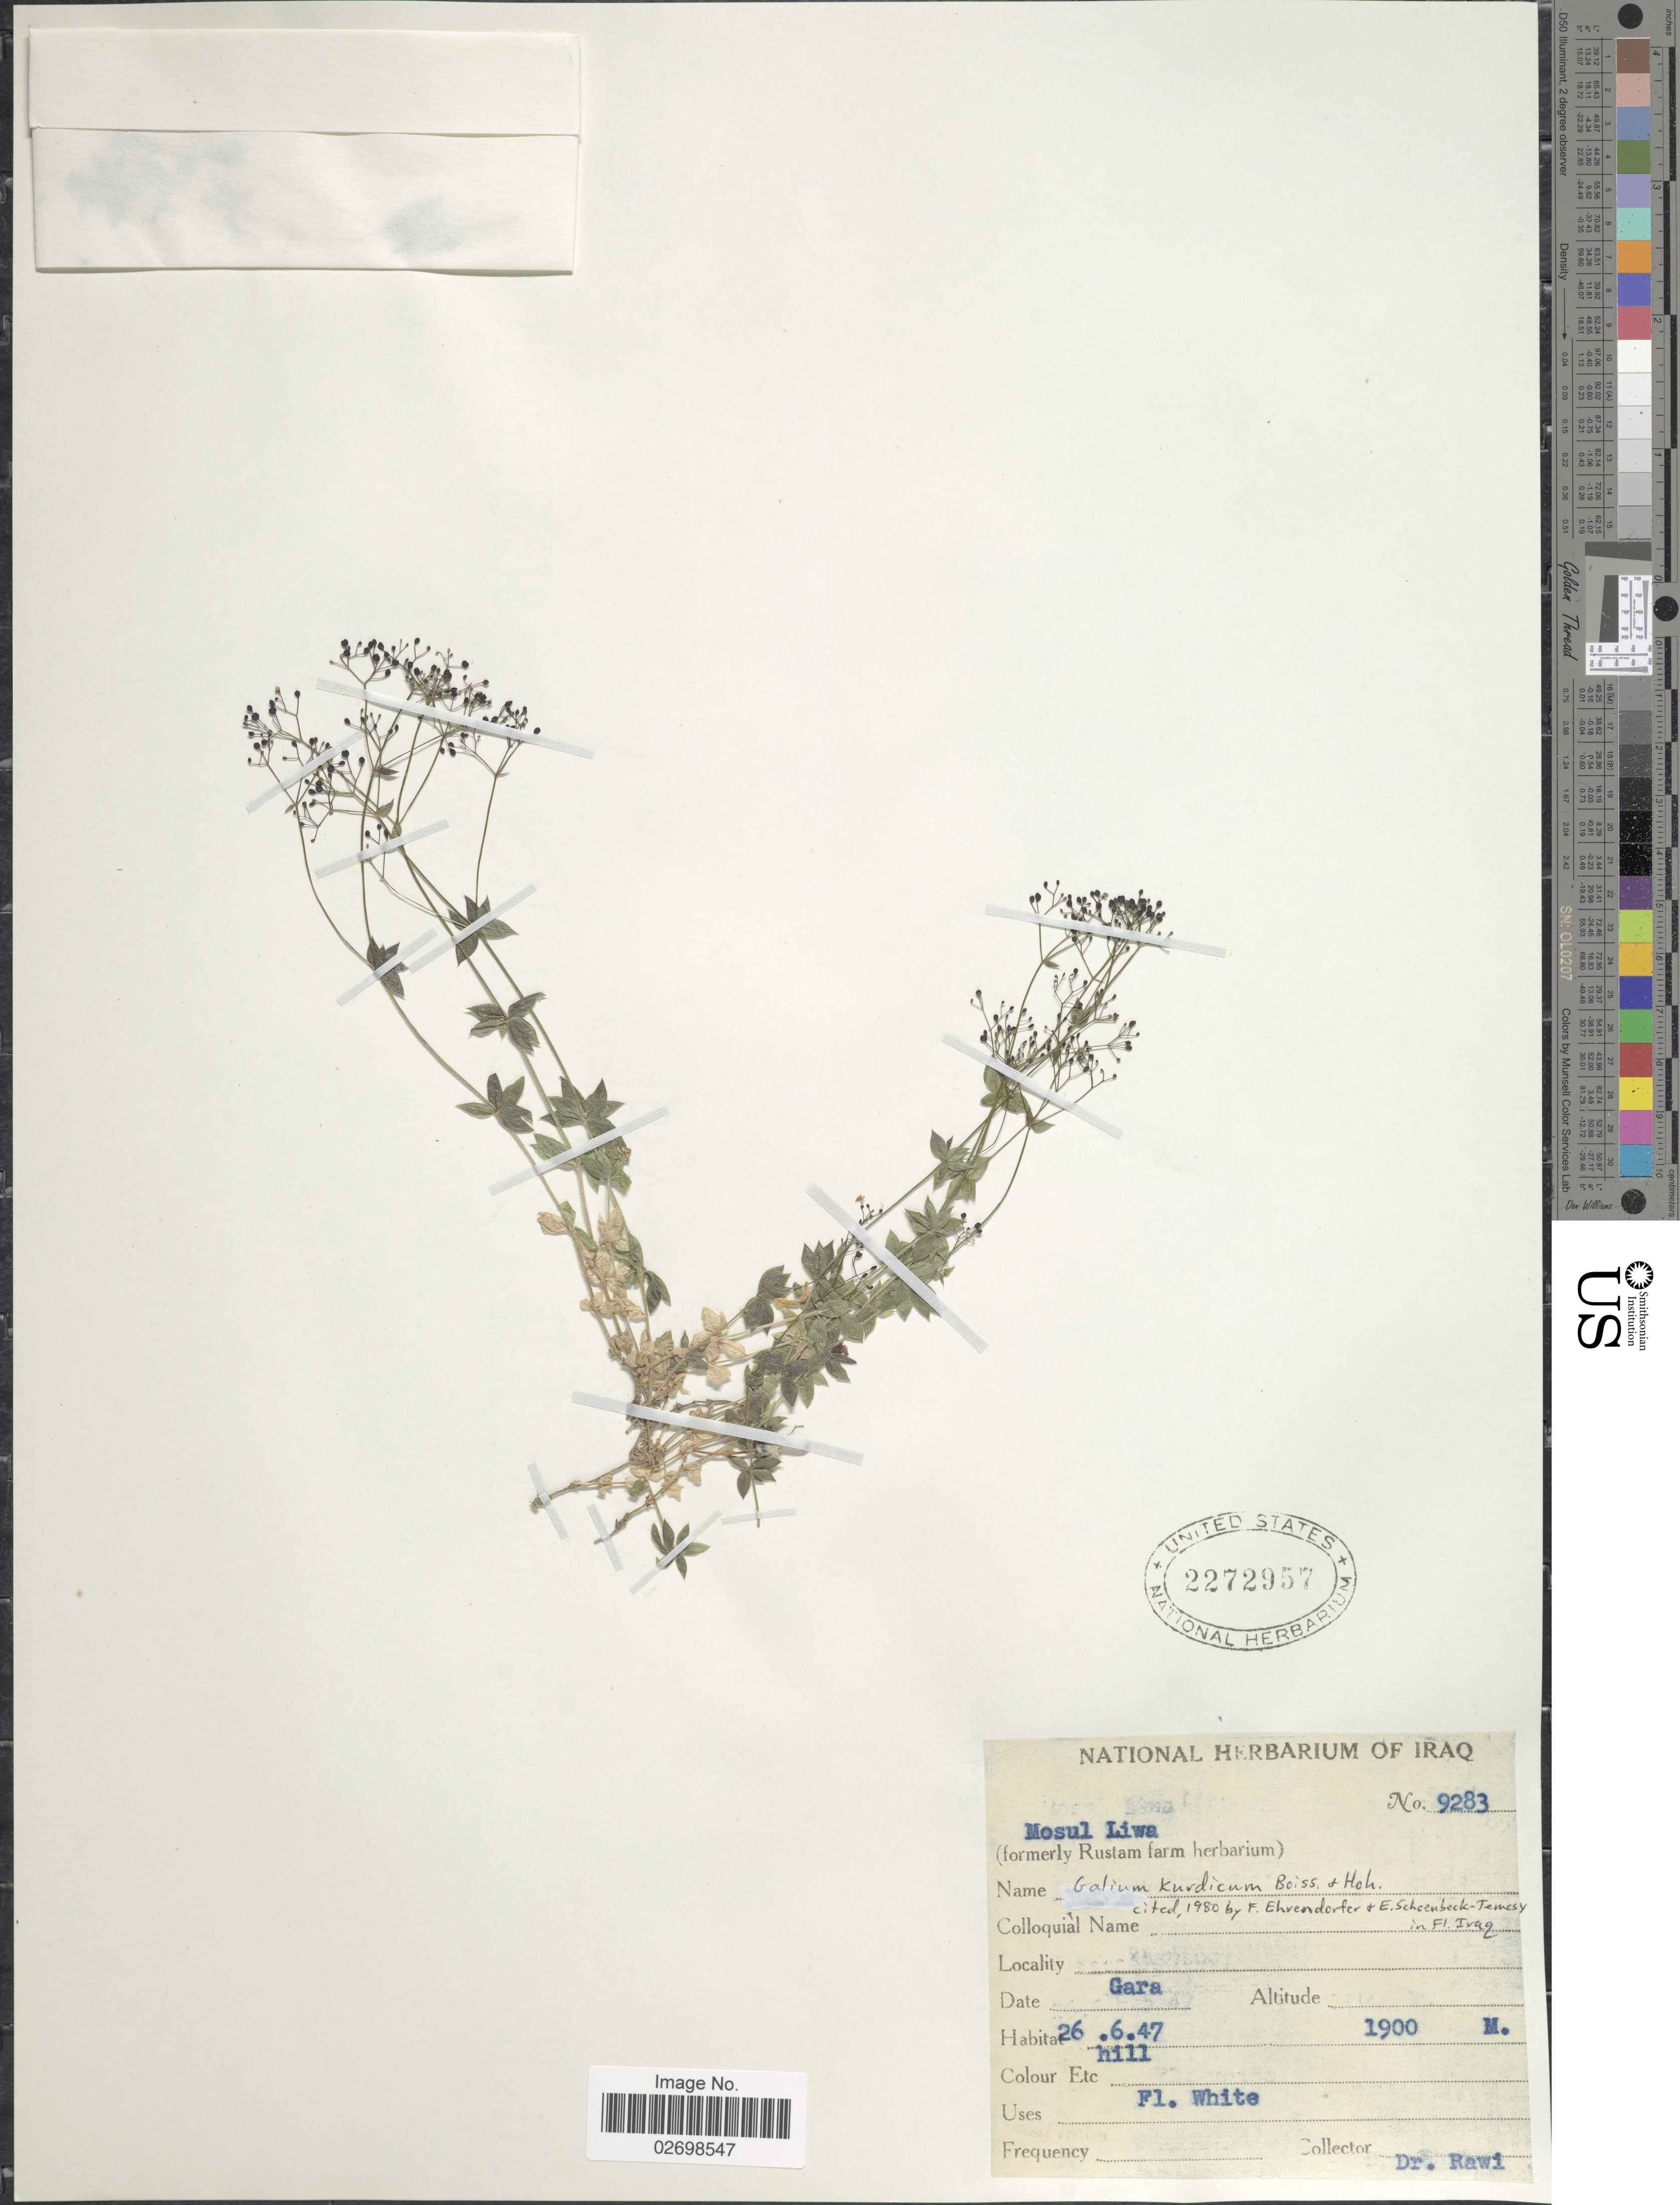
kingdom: Plantae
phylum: Tracheophyta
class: Magnoliopsida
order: Gentianales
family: Rubiaceae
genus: Galium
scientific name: Galium kurdicum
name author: Boiss. & Hohen.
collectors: -. Rawi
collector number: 9283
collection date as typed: Transcribed d/m/y: 26/6/47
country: Iraq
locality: Gara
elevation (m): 1900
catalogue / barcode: US 2272957